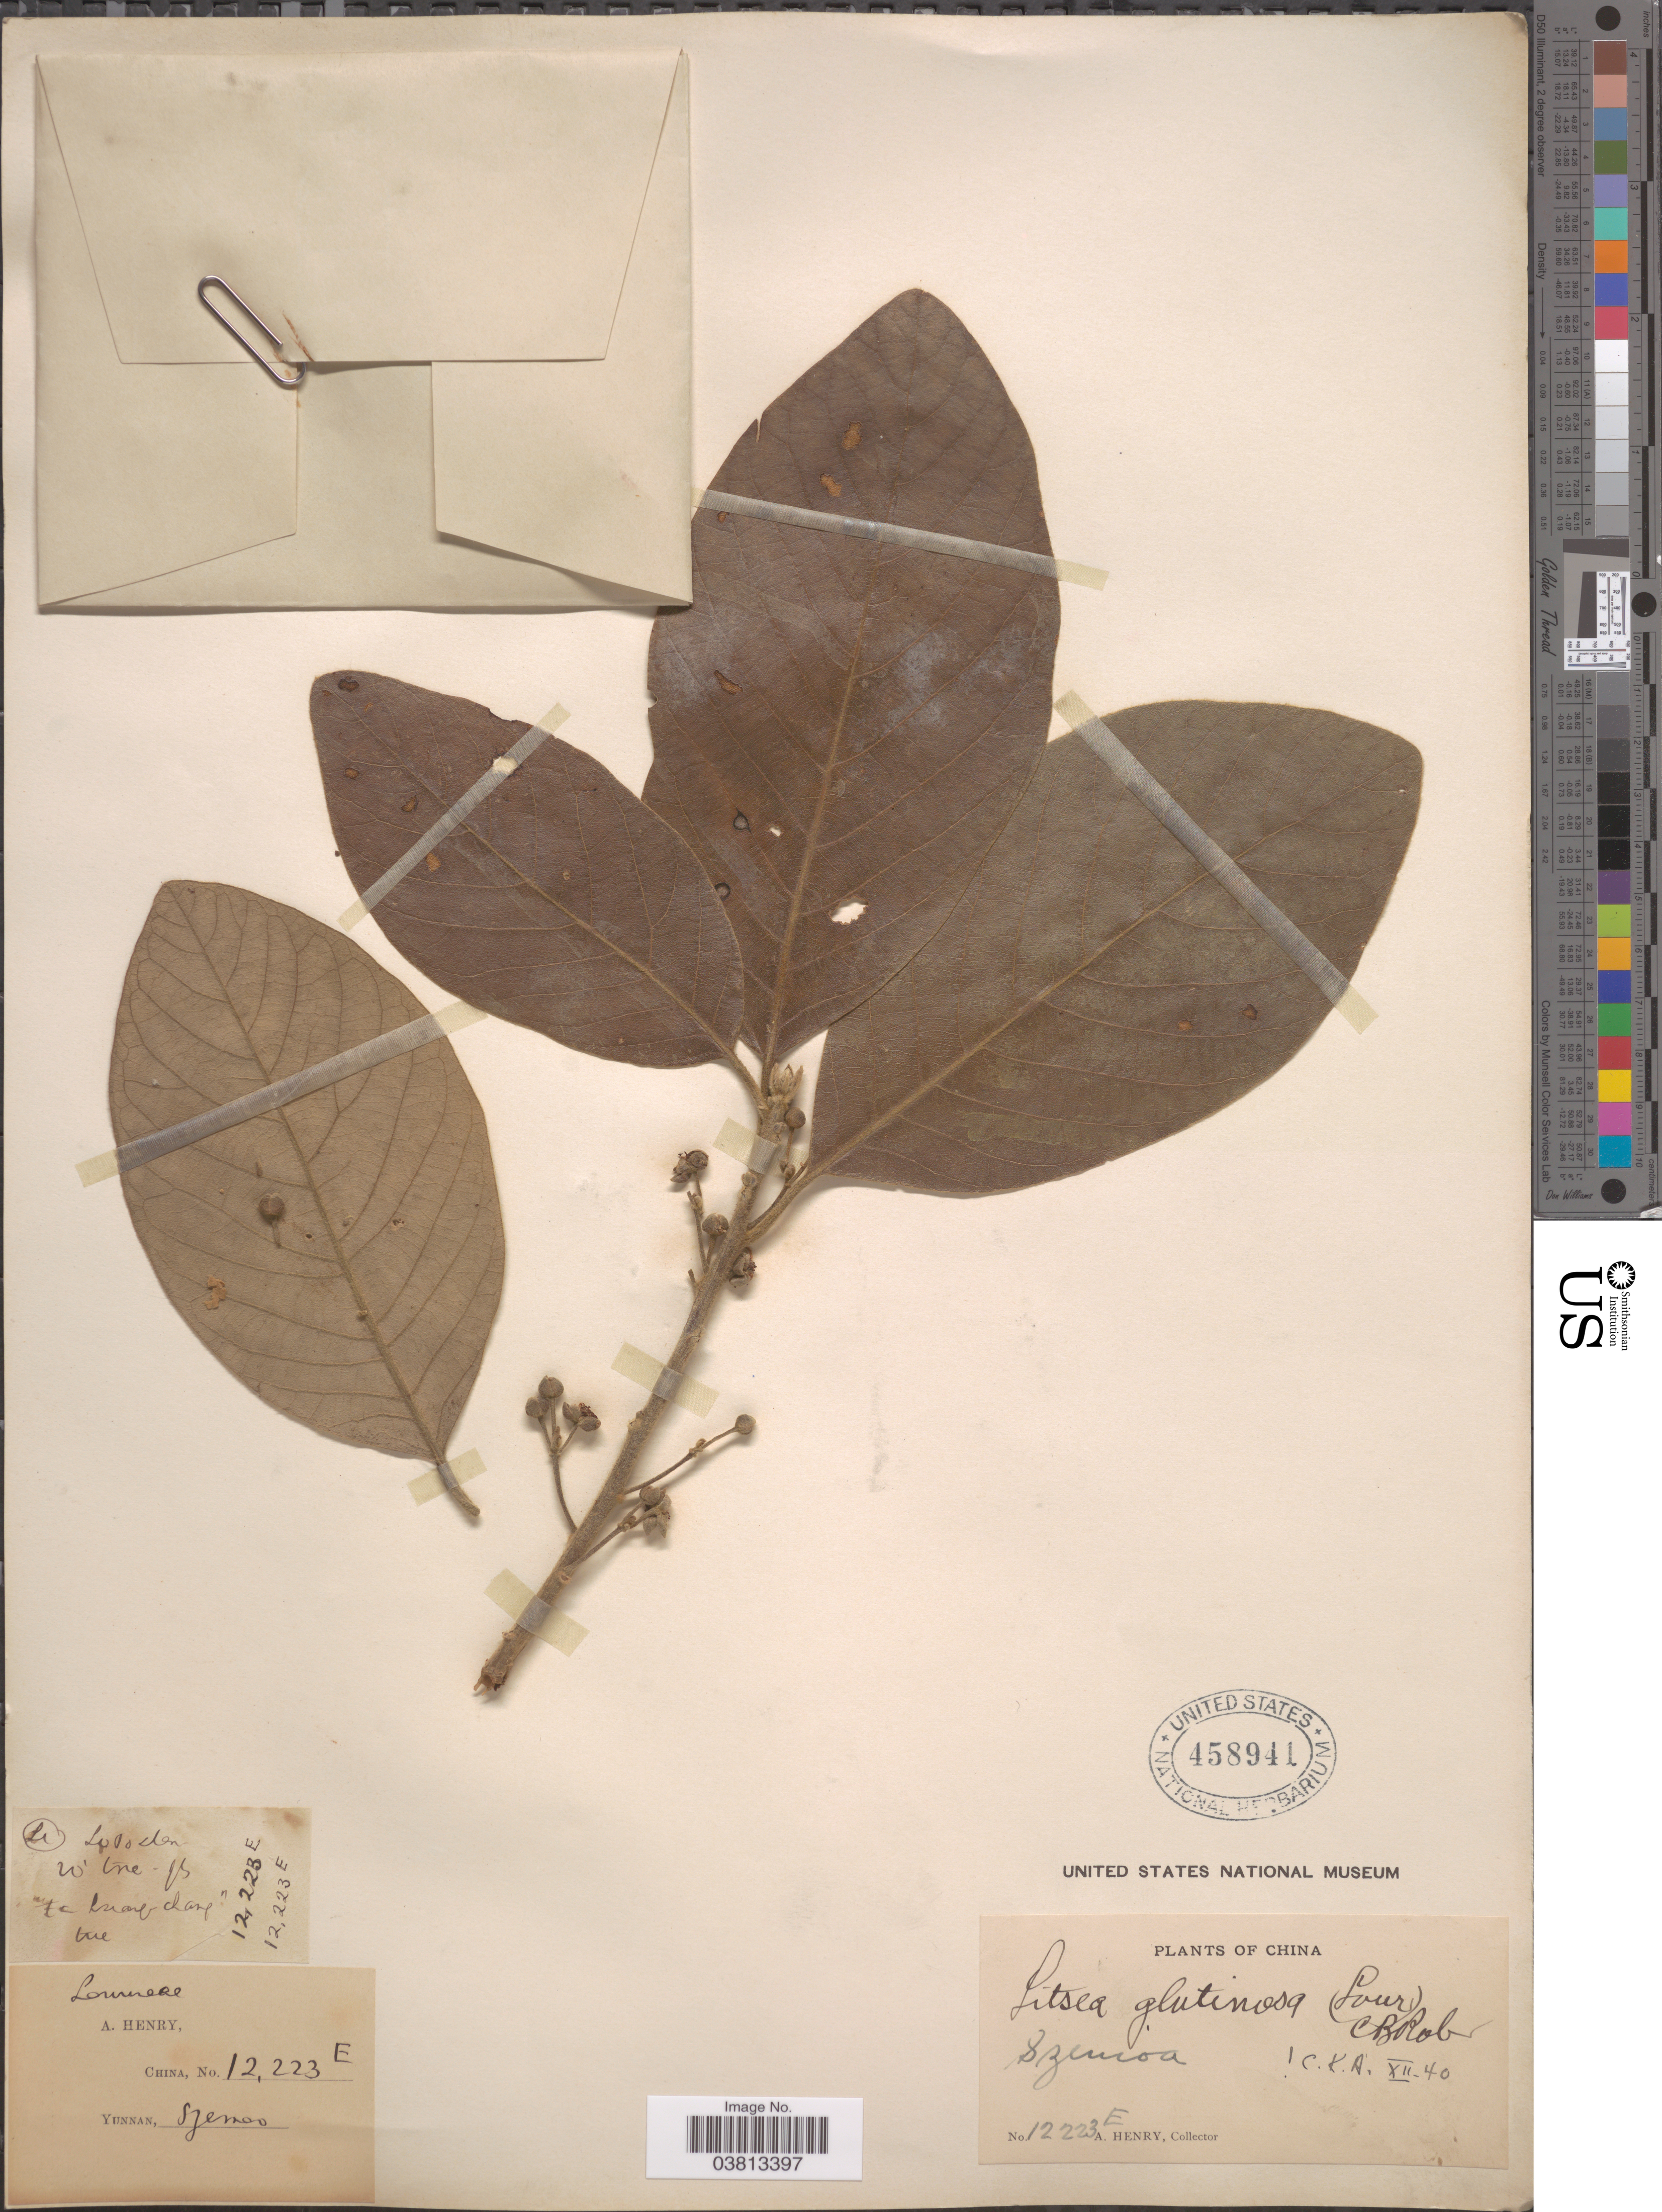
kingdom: Plantae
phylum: Tracheophyta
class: Magnoliopsida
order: Laurales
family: Lauraceae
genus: Litsea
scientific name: Litsea glutinosa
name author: (Lour.) C.B. Rob.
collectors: A. Henry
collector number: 12223 E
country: China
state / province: Yunnan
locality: Szemoa.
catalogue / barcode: US 458941